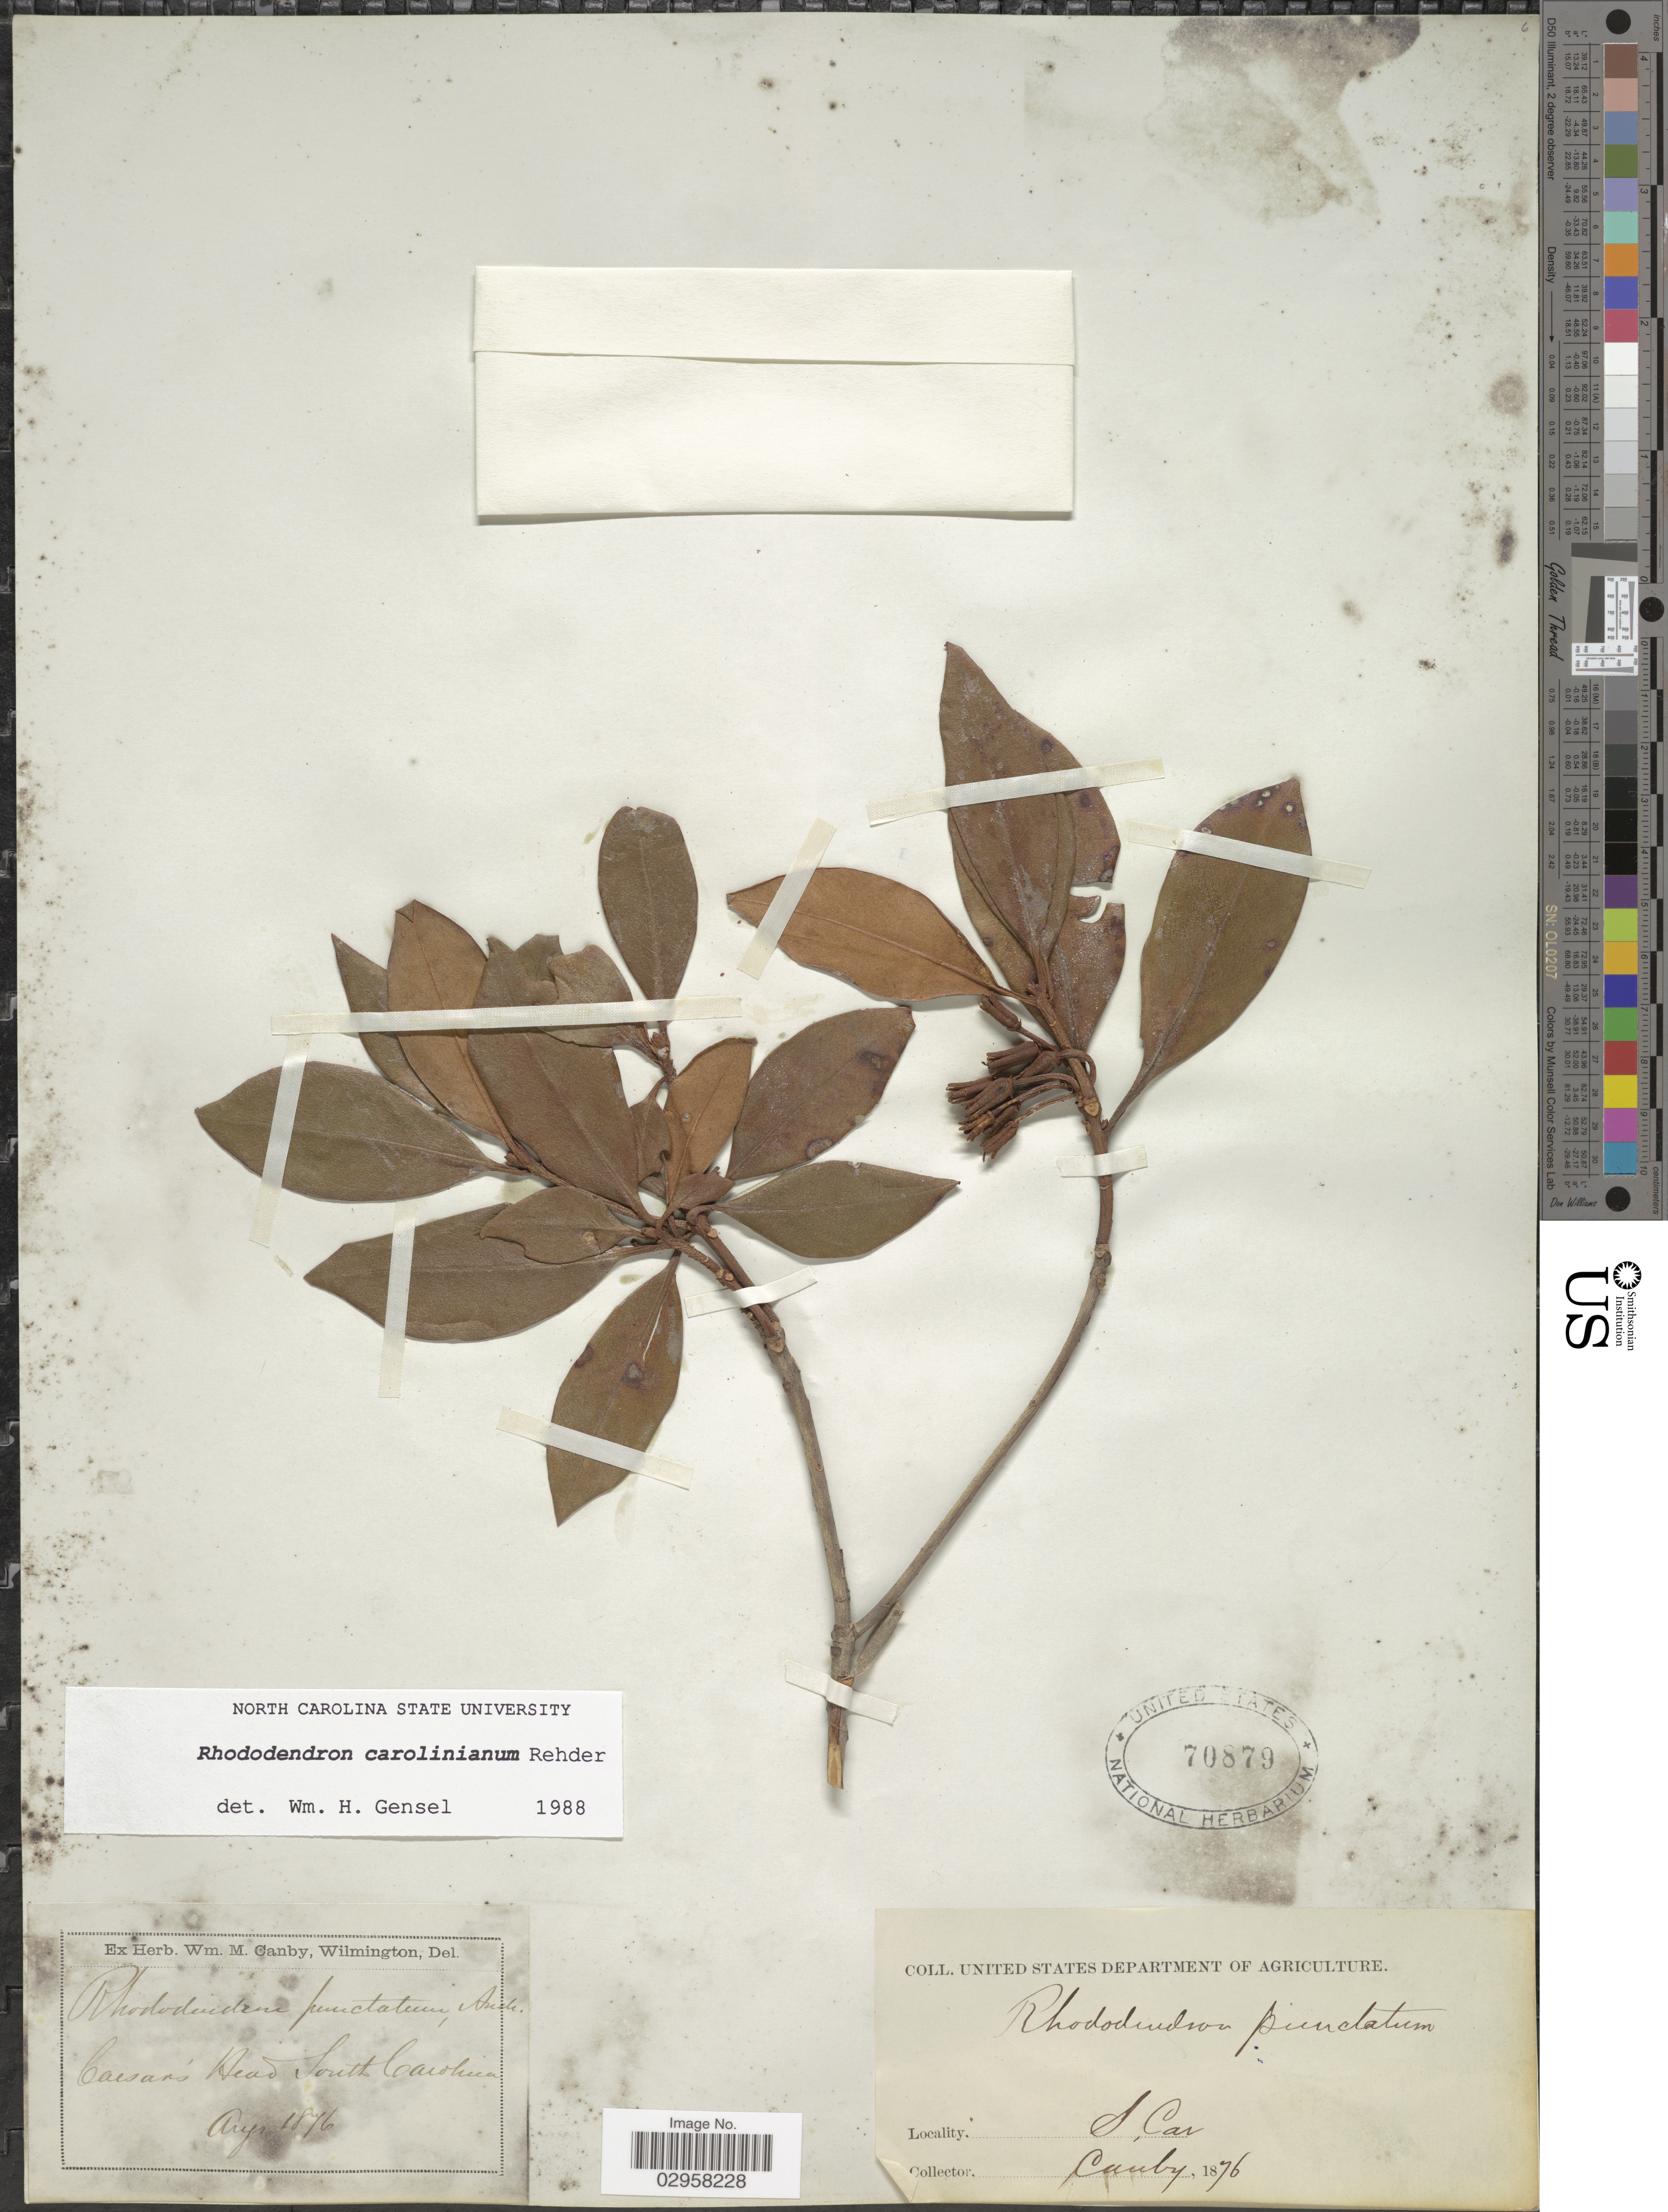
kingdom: Plantae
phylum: Tracheophyta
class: Magnoliopsida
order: Ericales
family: Ericaceae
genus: Rhododendron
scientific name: Rhododendron carolinianum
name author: Rehder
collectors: W. M. Canby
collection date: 1876-08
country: United States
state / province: South Carolina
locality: Ceasar's Head.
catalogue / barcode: US 70879